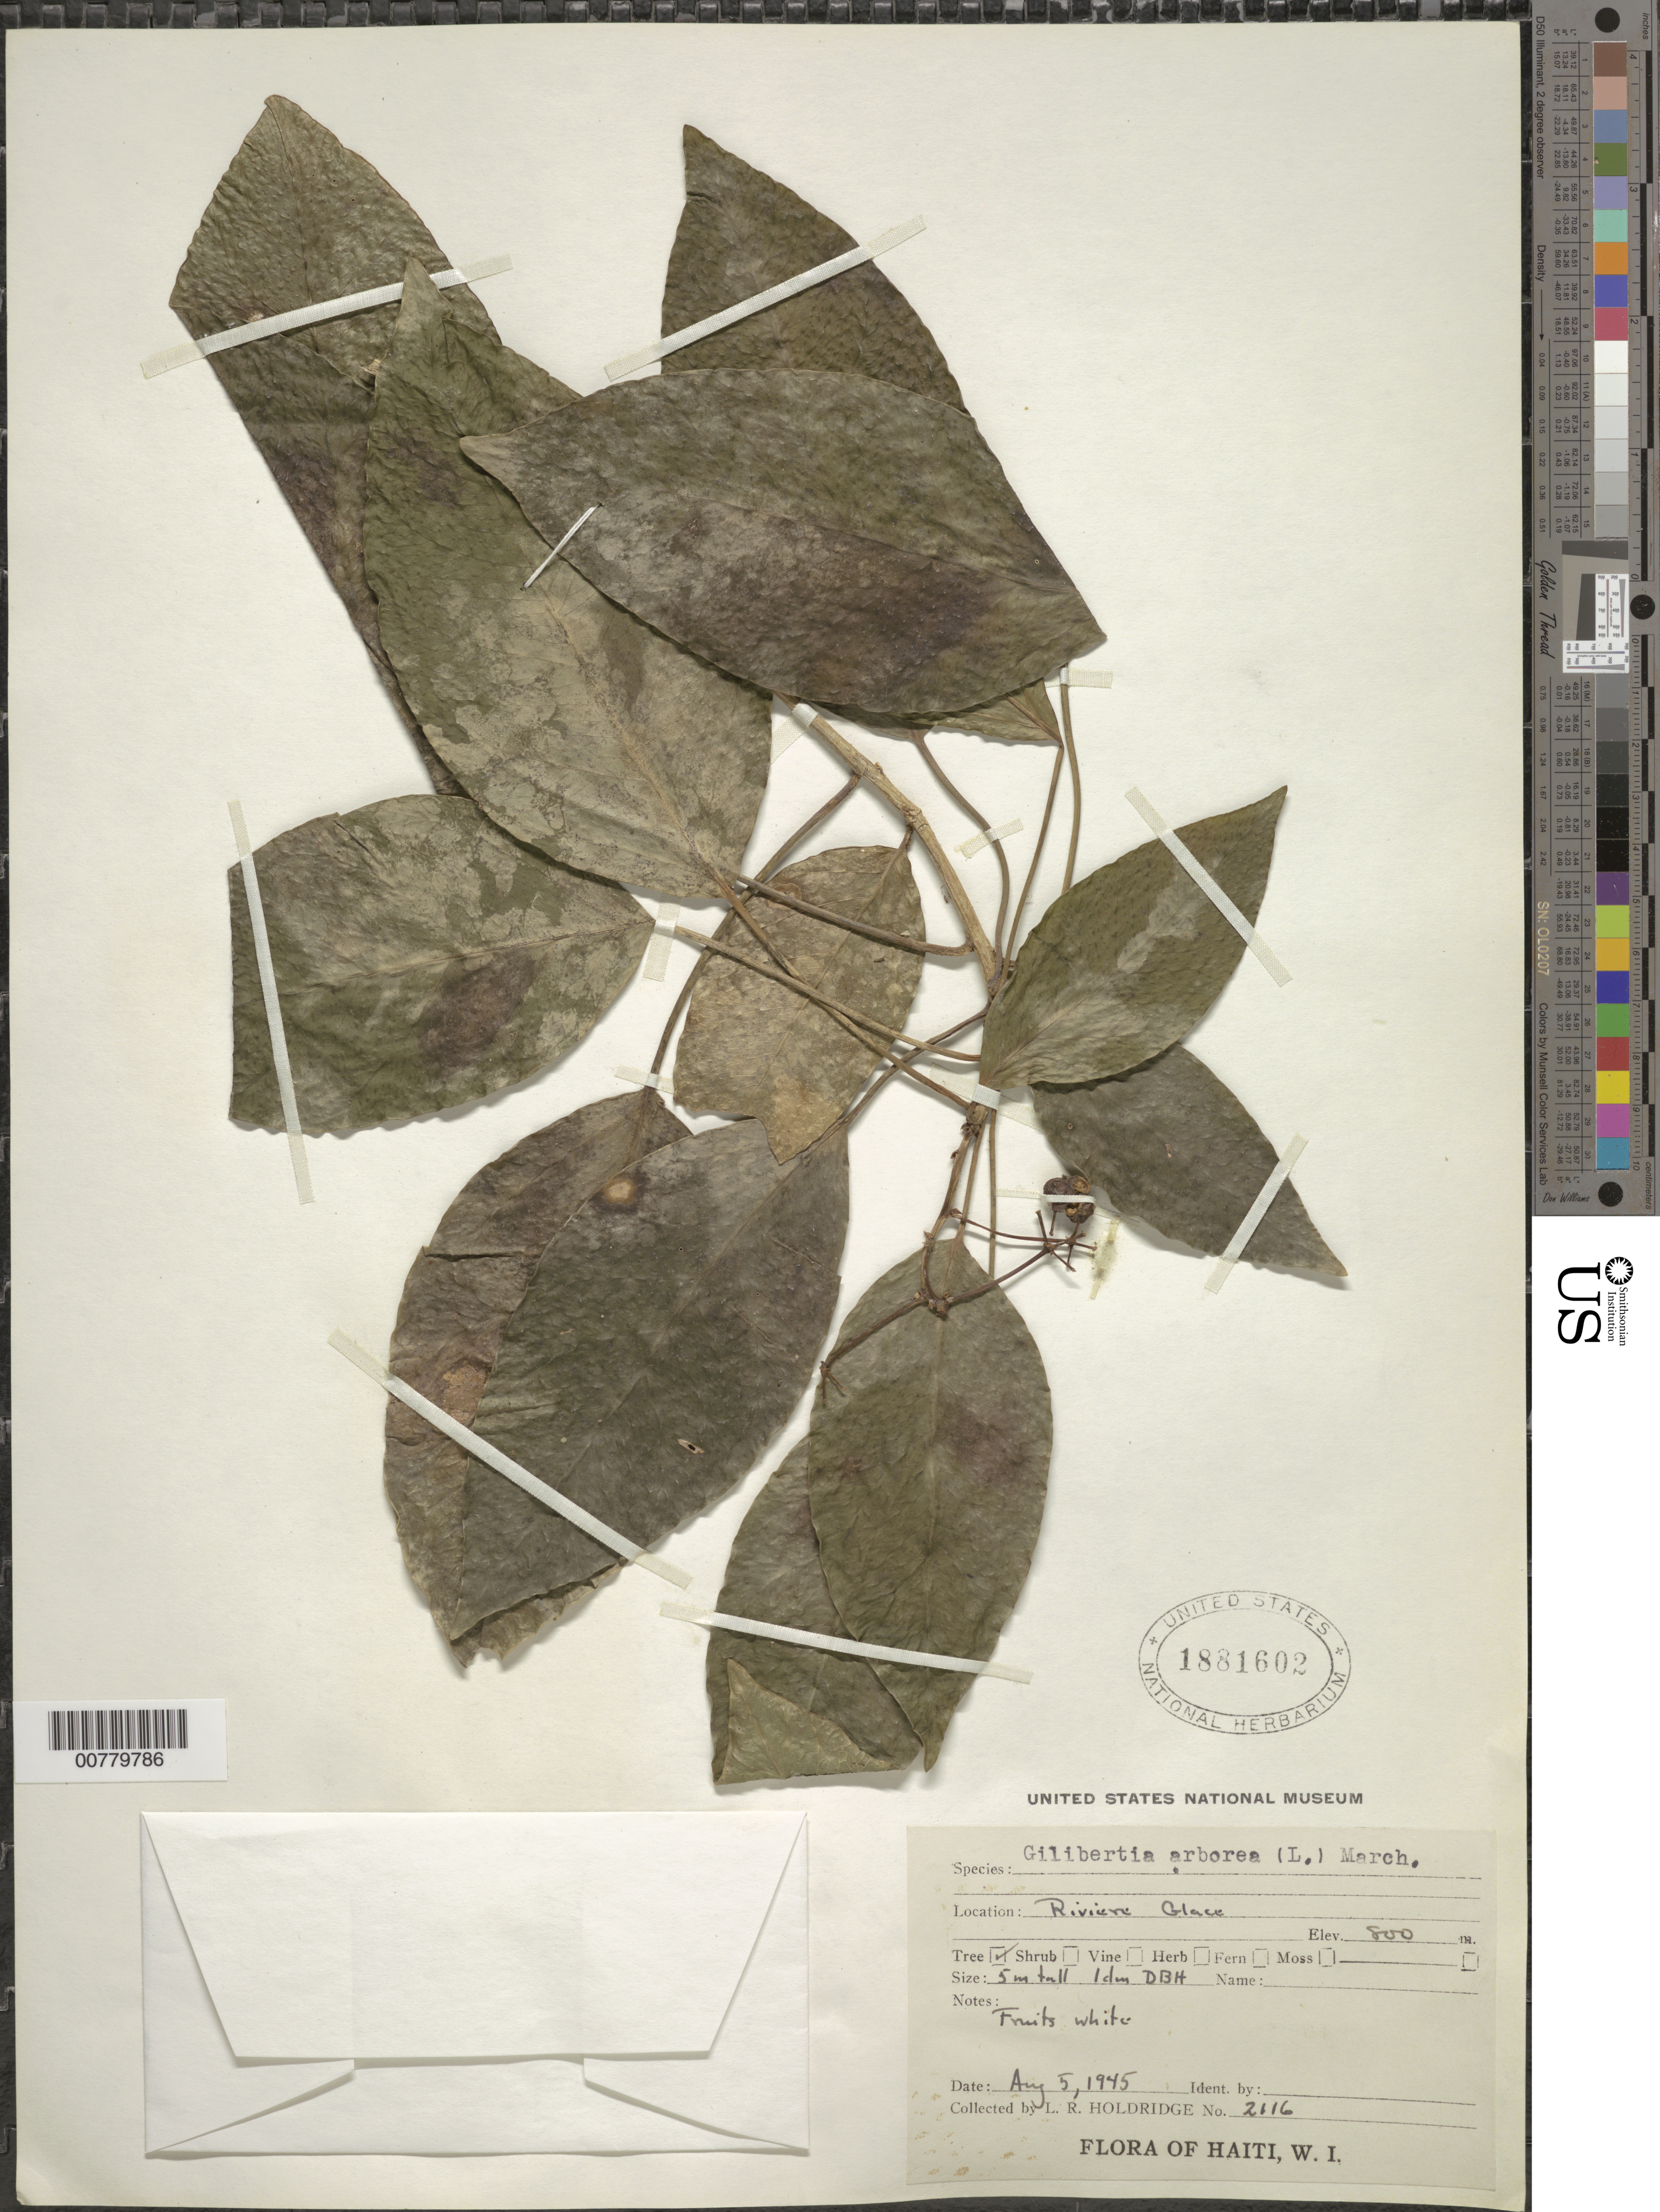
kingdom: Plantae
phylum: Tracheophyta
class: Magnoliopsida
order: Apiales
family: Araliaceae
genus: Dendropanax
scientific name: Dendropanax arboreus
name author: (L.) Decne. & Planch.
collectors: L. Holdridge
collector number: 2116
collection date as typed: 05 Aug 1945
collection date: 1945-08-05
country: Haiti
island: Hispaniola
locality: Riviere Glace.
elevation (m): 800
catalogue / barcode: US 1881602